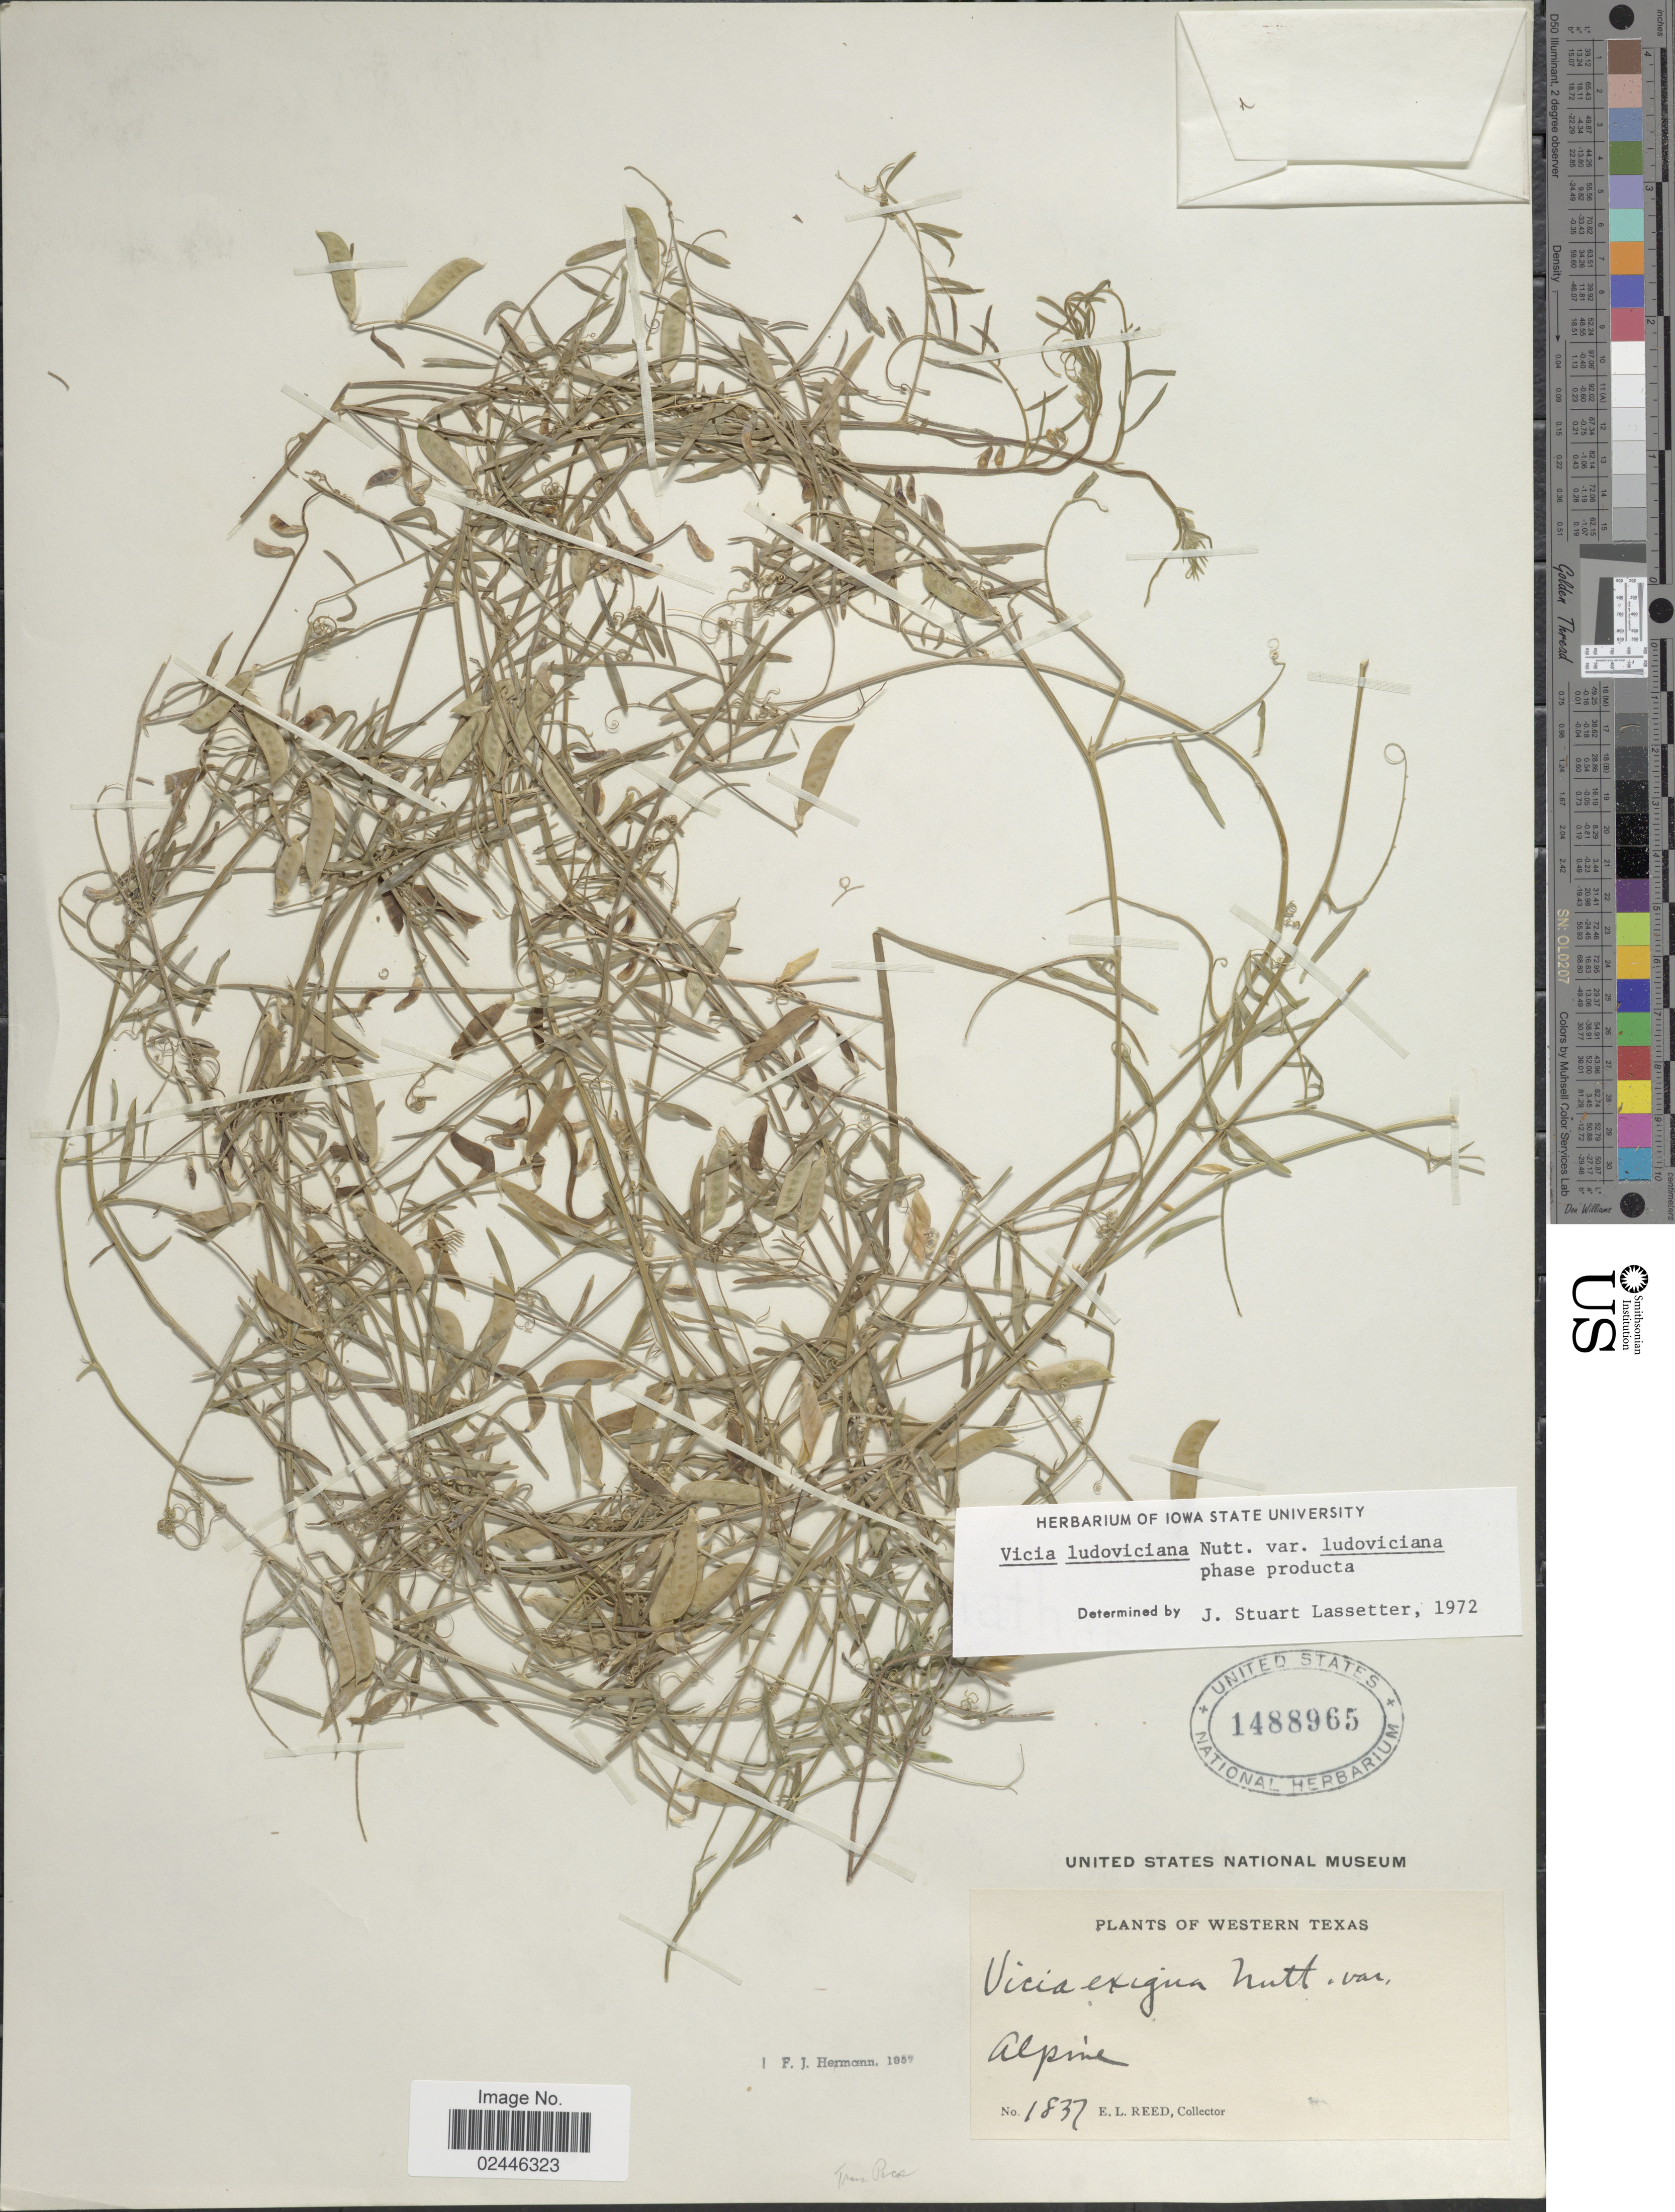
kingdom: Plantae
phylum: Tracheophyta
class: Magnoliopsida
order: Fabales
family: Fabaceae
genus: Vicia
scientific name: Vicia ludoviciana var. ludoviciana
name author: Nutt. ex Torr. & A. Gray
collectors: E. Reed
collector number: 1837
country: United States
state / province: Texas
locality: Western Texas, Alpine, Trans Pecos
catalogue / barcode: US 1488965